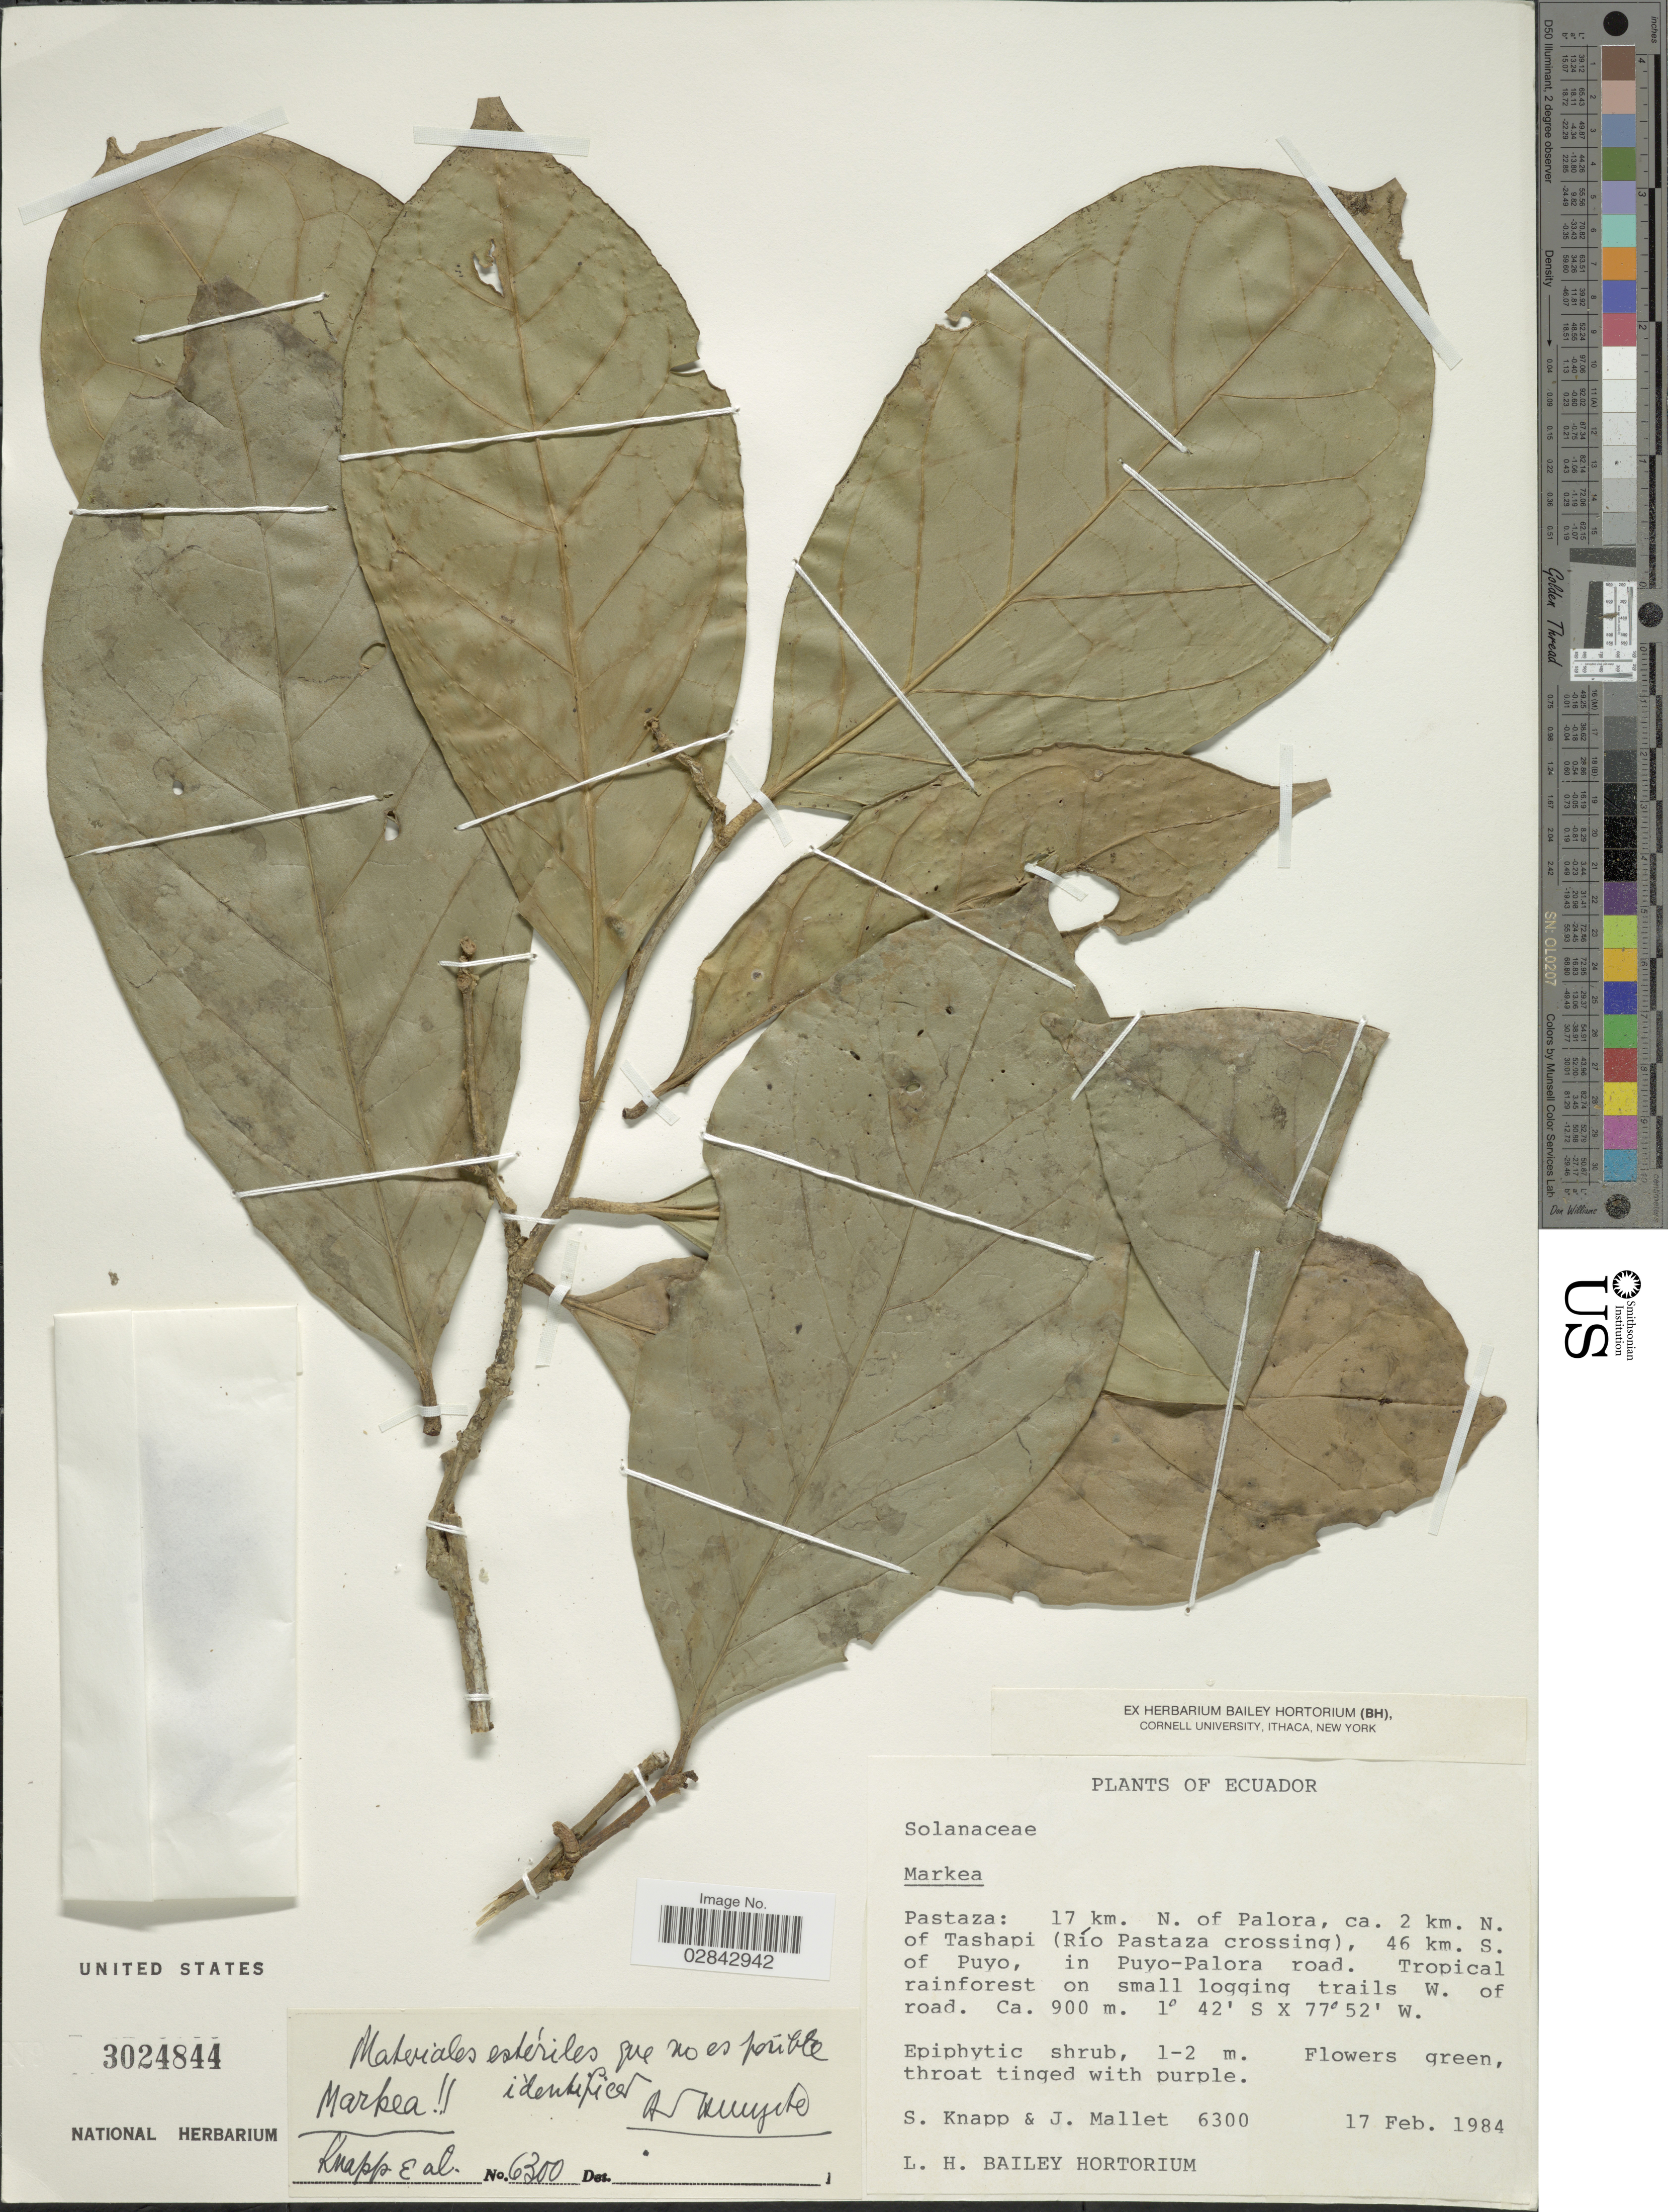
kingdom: Plantae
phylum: Tracheophyta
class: Magnoliopsida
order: Solanales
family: Solanaceae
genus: Markea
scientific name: Markea sp.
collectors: S. Knapp & J. Mallet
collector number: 6300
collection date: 1984-02-17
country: Ecuador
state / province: Pastaza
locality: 17 km. N. of Palora, ca. 2 km. N. of Tashapi (Río Pastaza crossing), 46 km. S. of Puyo, in Puyo-Palora road. Traopical rainforest on small logging trails W. of road.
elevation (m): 900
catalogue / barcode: US 3024844